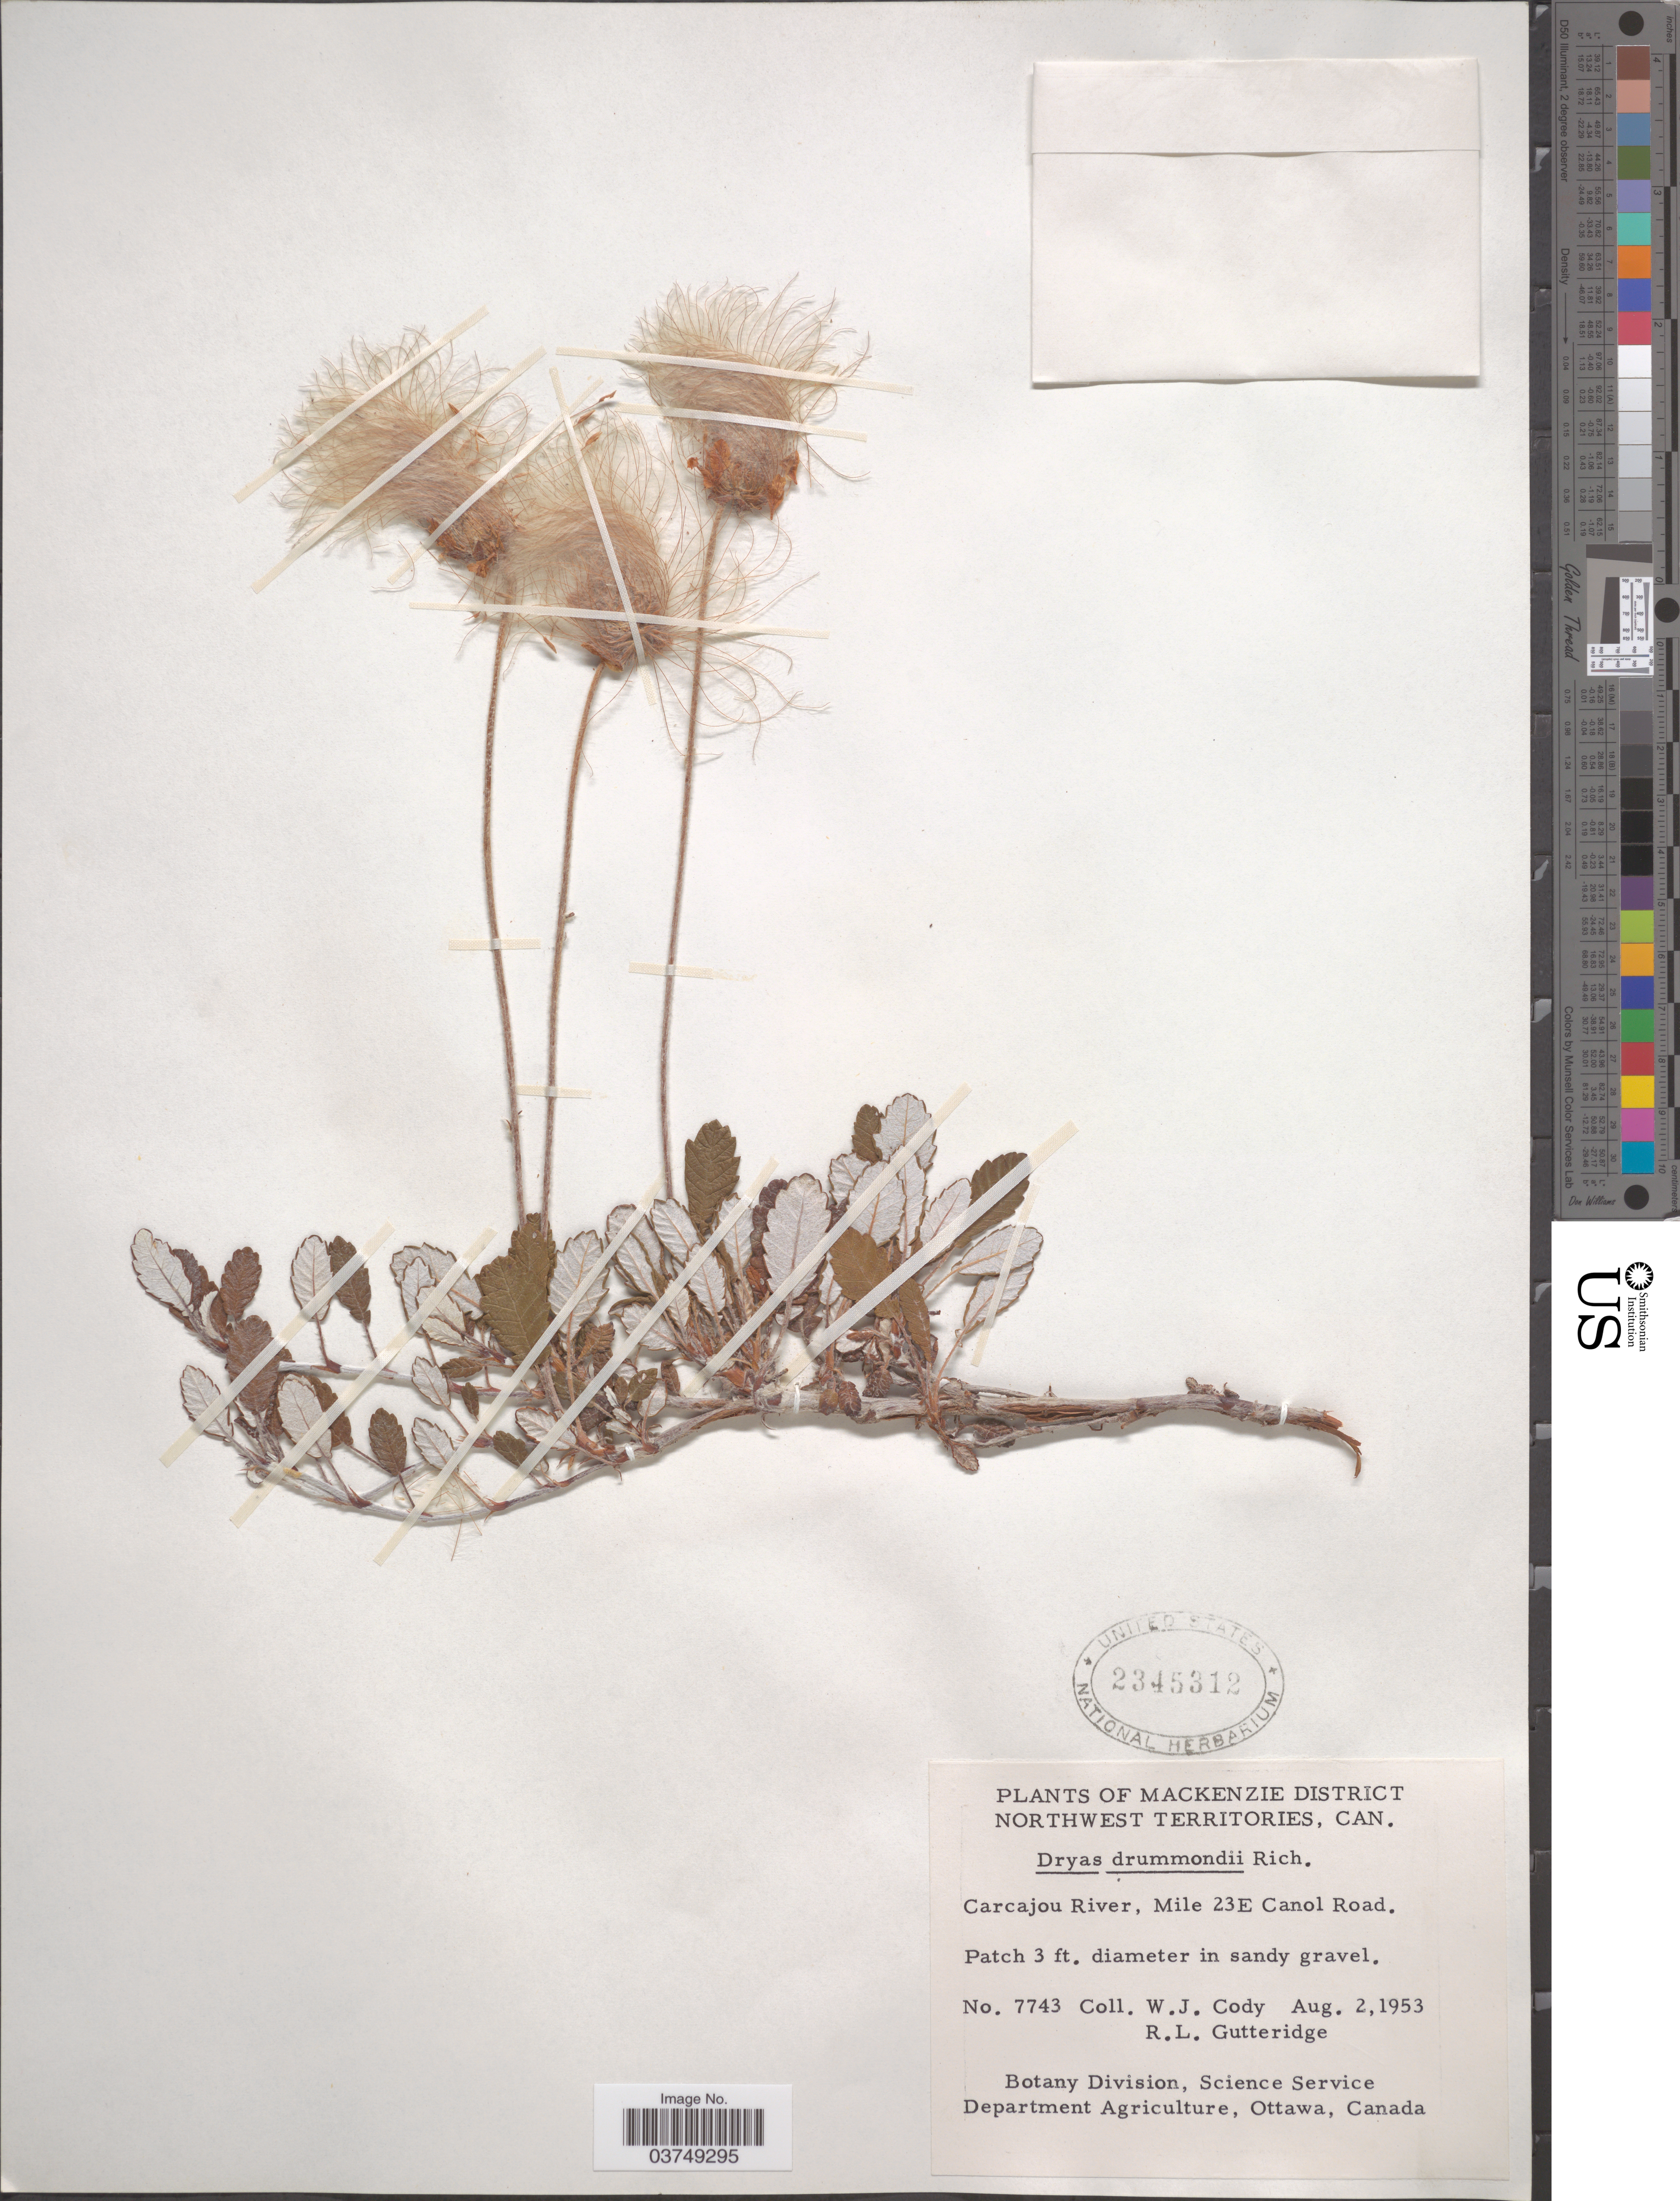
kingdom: Plantae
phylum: Tracheophyta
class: Magnoliopsida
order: Rosales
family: Rosaceae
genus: Dryas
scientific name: Dryas drummondii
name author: Hook. & Richardson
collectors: W. Cody & R. Gutteridge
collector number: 7743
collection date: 1953-08-02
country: Canada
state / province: Northwest Territories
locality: Mackenzie District. Carcajou River, Mile 23E Canol Road.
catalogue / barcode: US 2345312